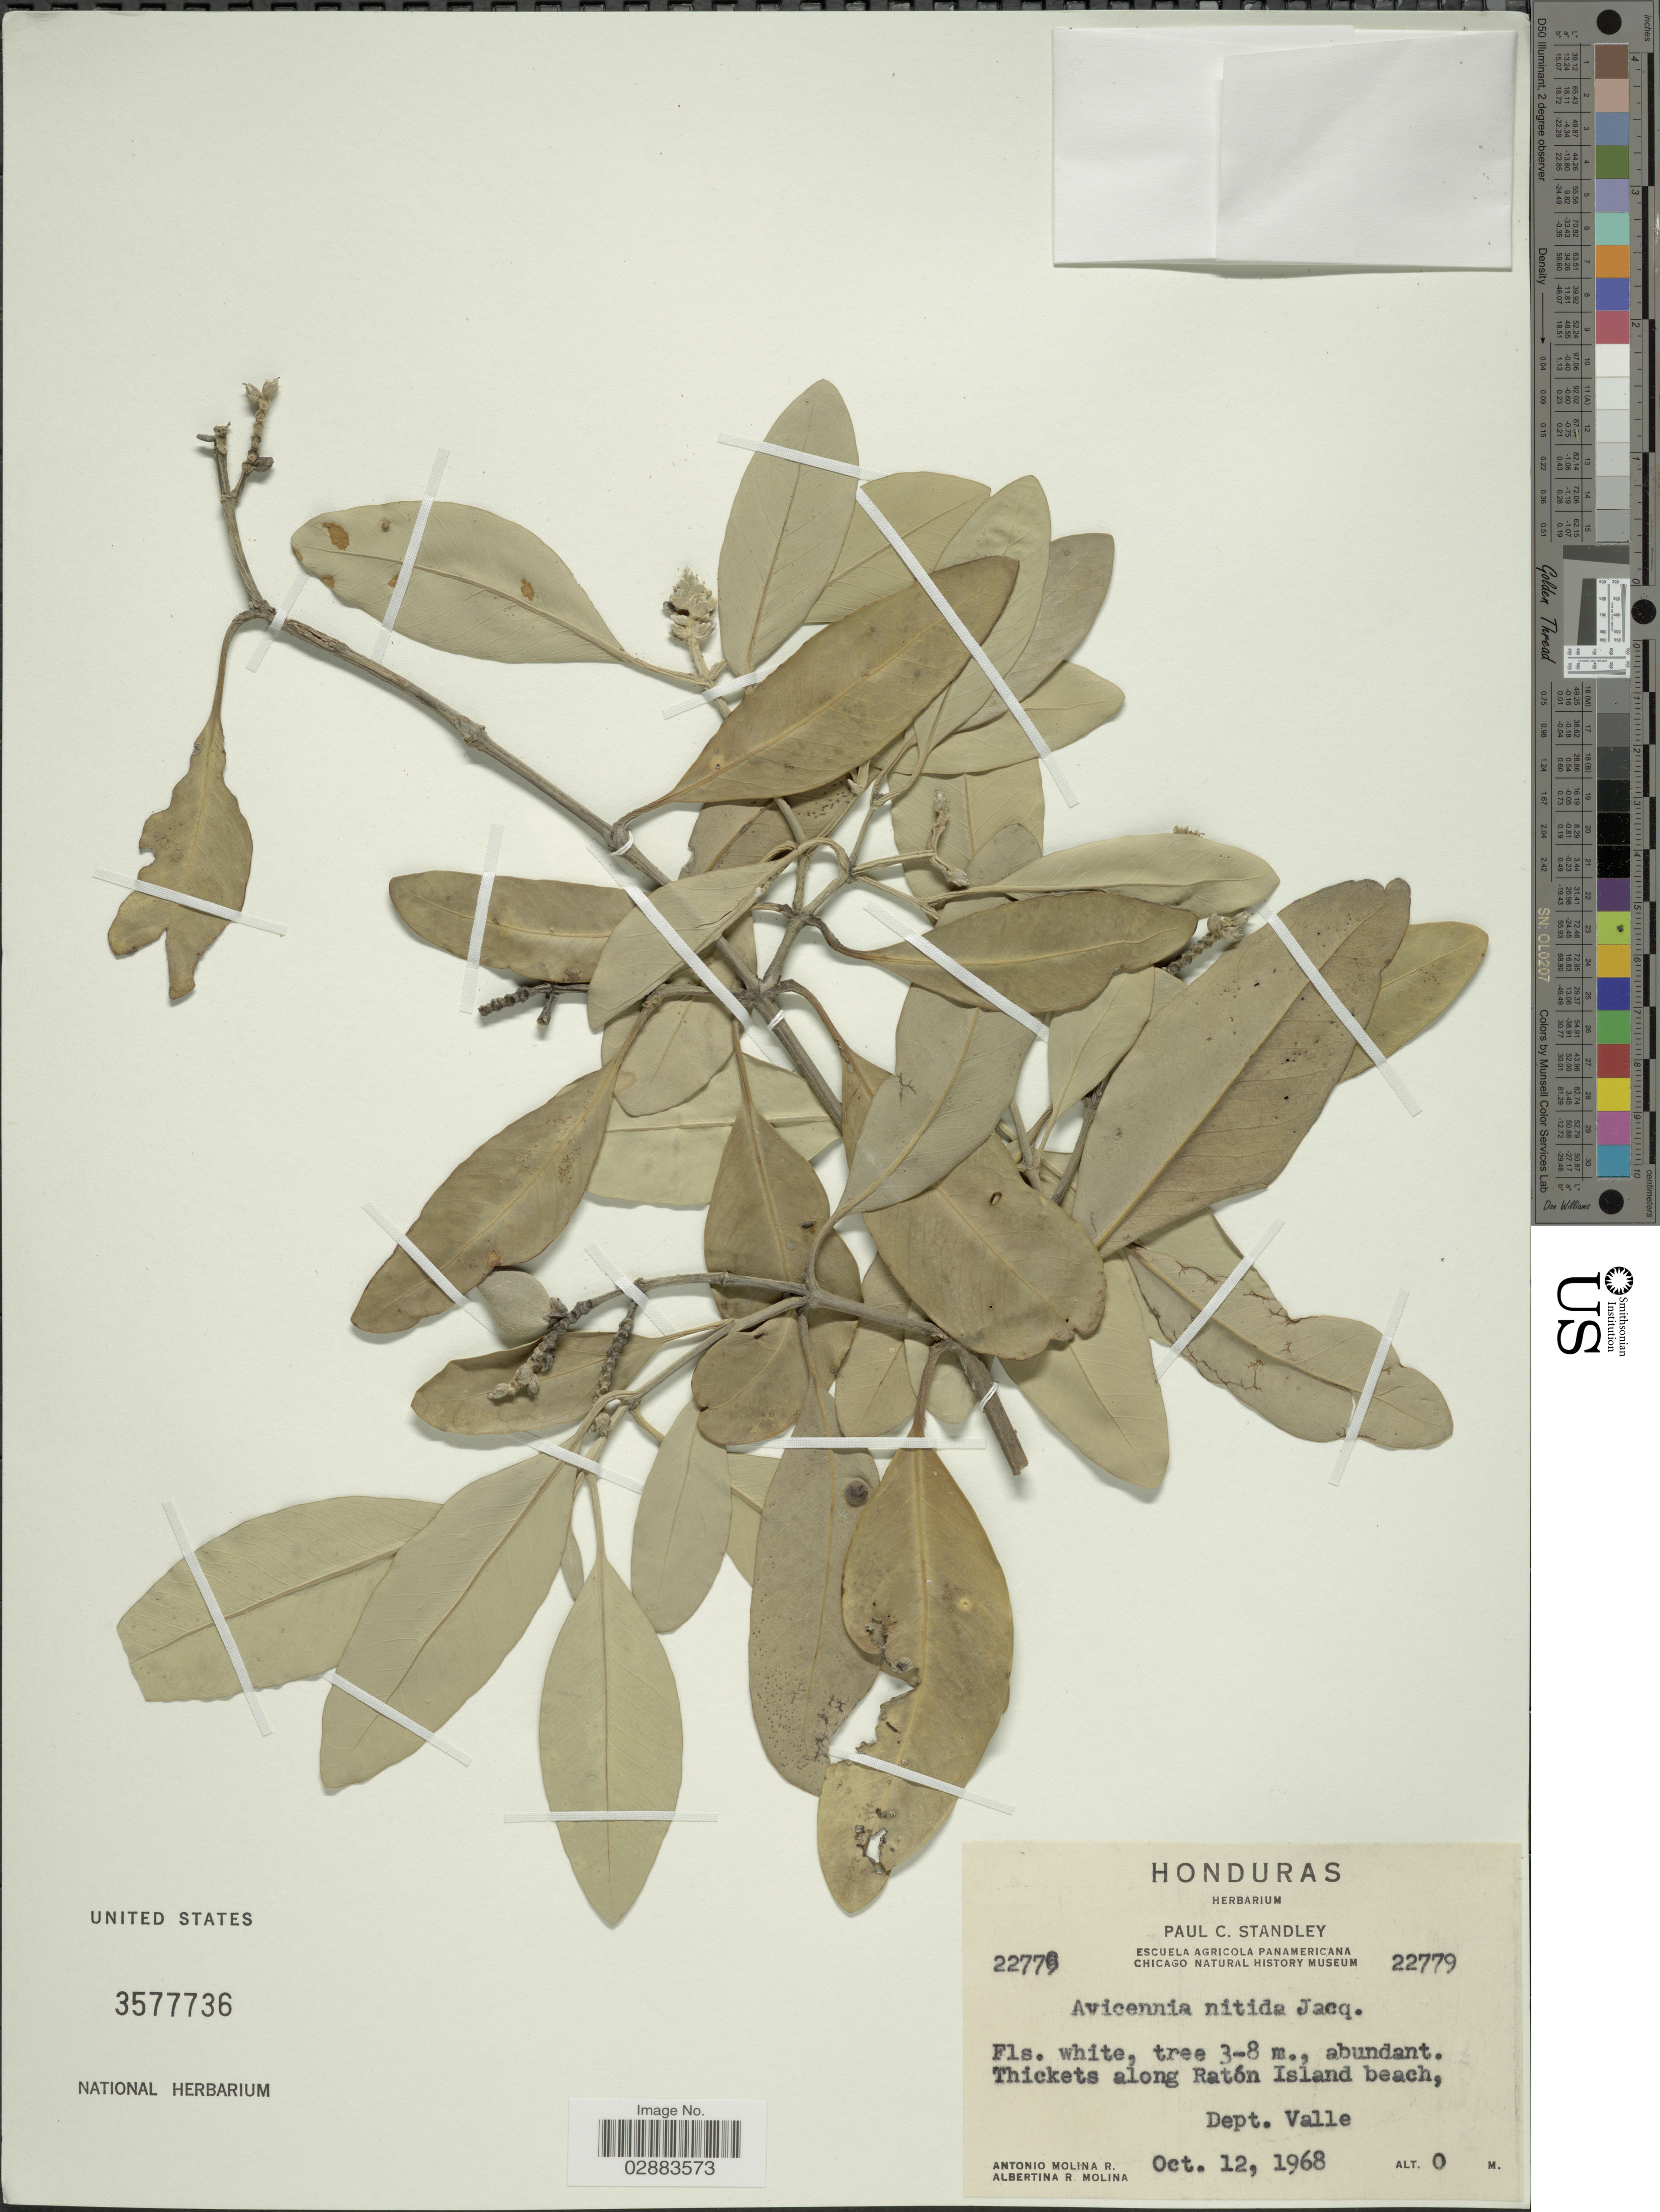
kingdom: Plantae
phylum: Tracheophyta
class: Magnoliopsida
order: Lamiales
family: Acanthaceae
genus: Avicennia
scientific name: Avicennia germinans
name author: (L.) L.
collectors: A. Molina R. & A. R. Molina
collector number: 22779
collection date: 1968-10-12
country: Honduras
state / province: Valle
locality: Along Ratón Island beach, Dept. Valle.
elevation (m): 0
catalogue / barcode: US 3577736